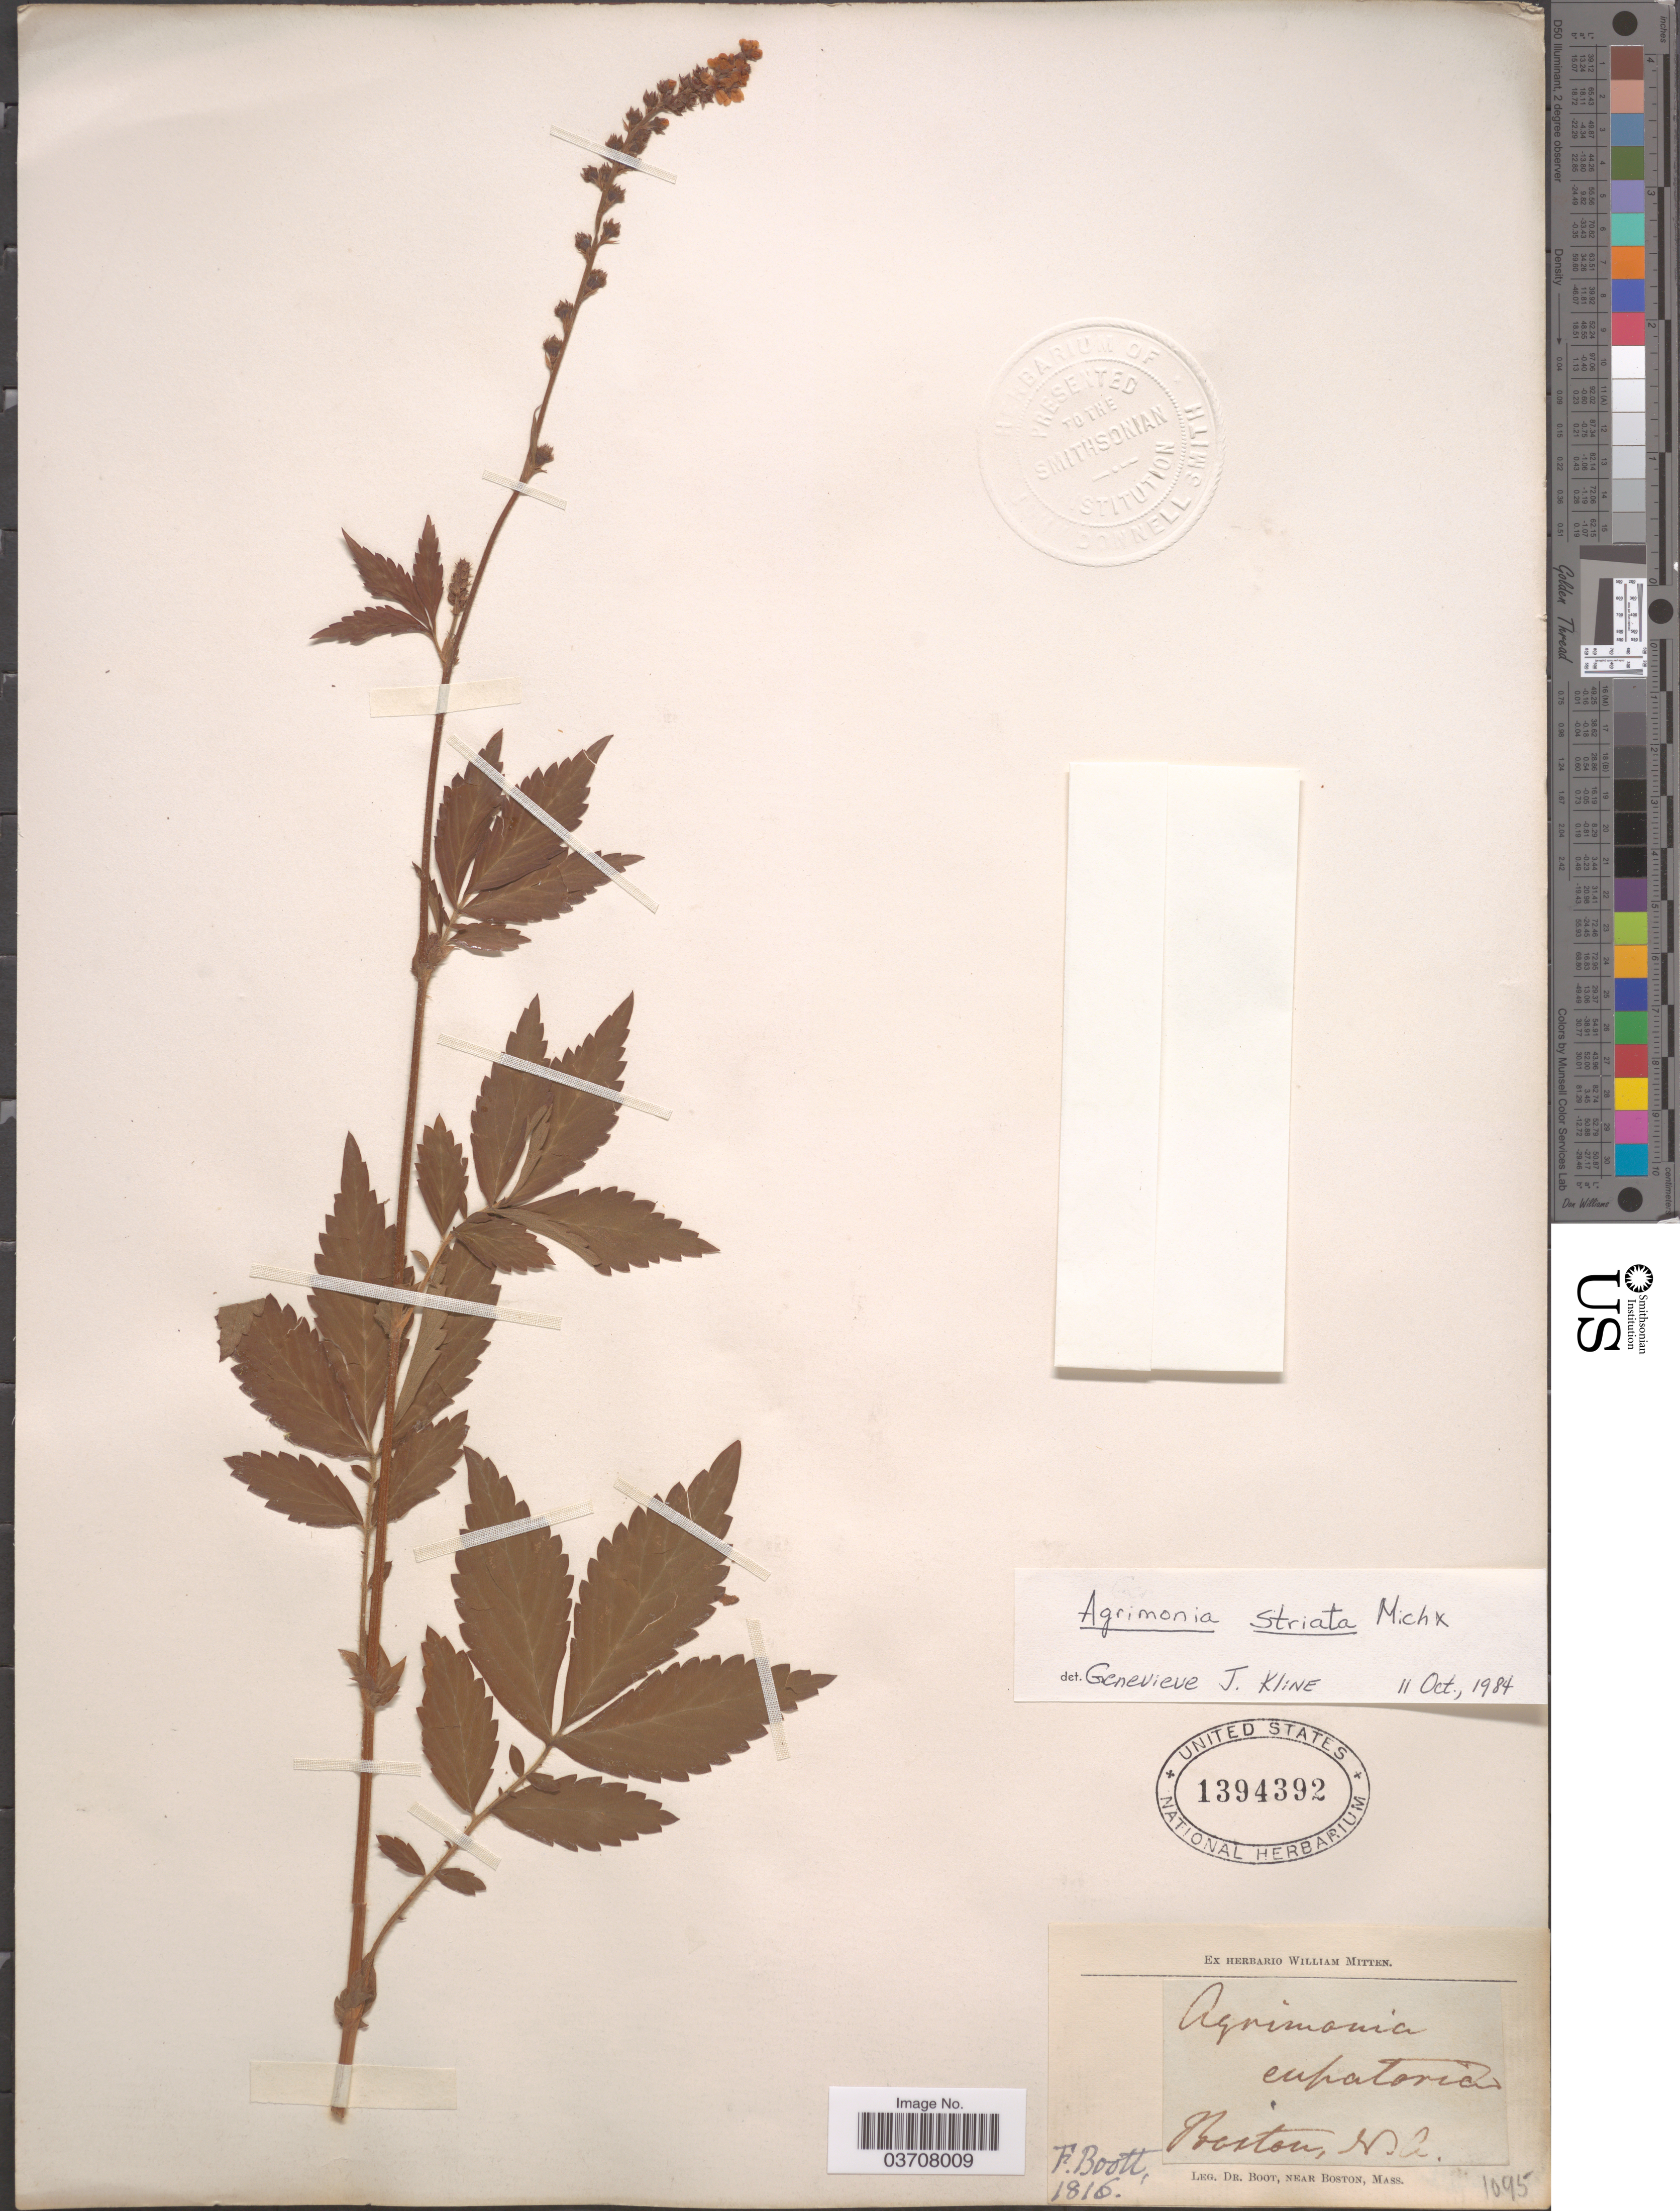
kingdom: Plantae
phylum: Tracheophyta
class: Magnoliopsida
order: Rosales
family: Rosaceae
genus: Agrimonia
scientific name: Agrimonia striata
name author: Michx.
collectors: Boot & F. Boott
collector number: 1095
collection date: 1816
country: United States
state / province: Massachusetts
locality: Near Boston.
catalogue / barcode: US 1394392